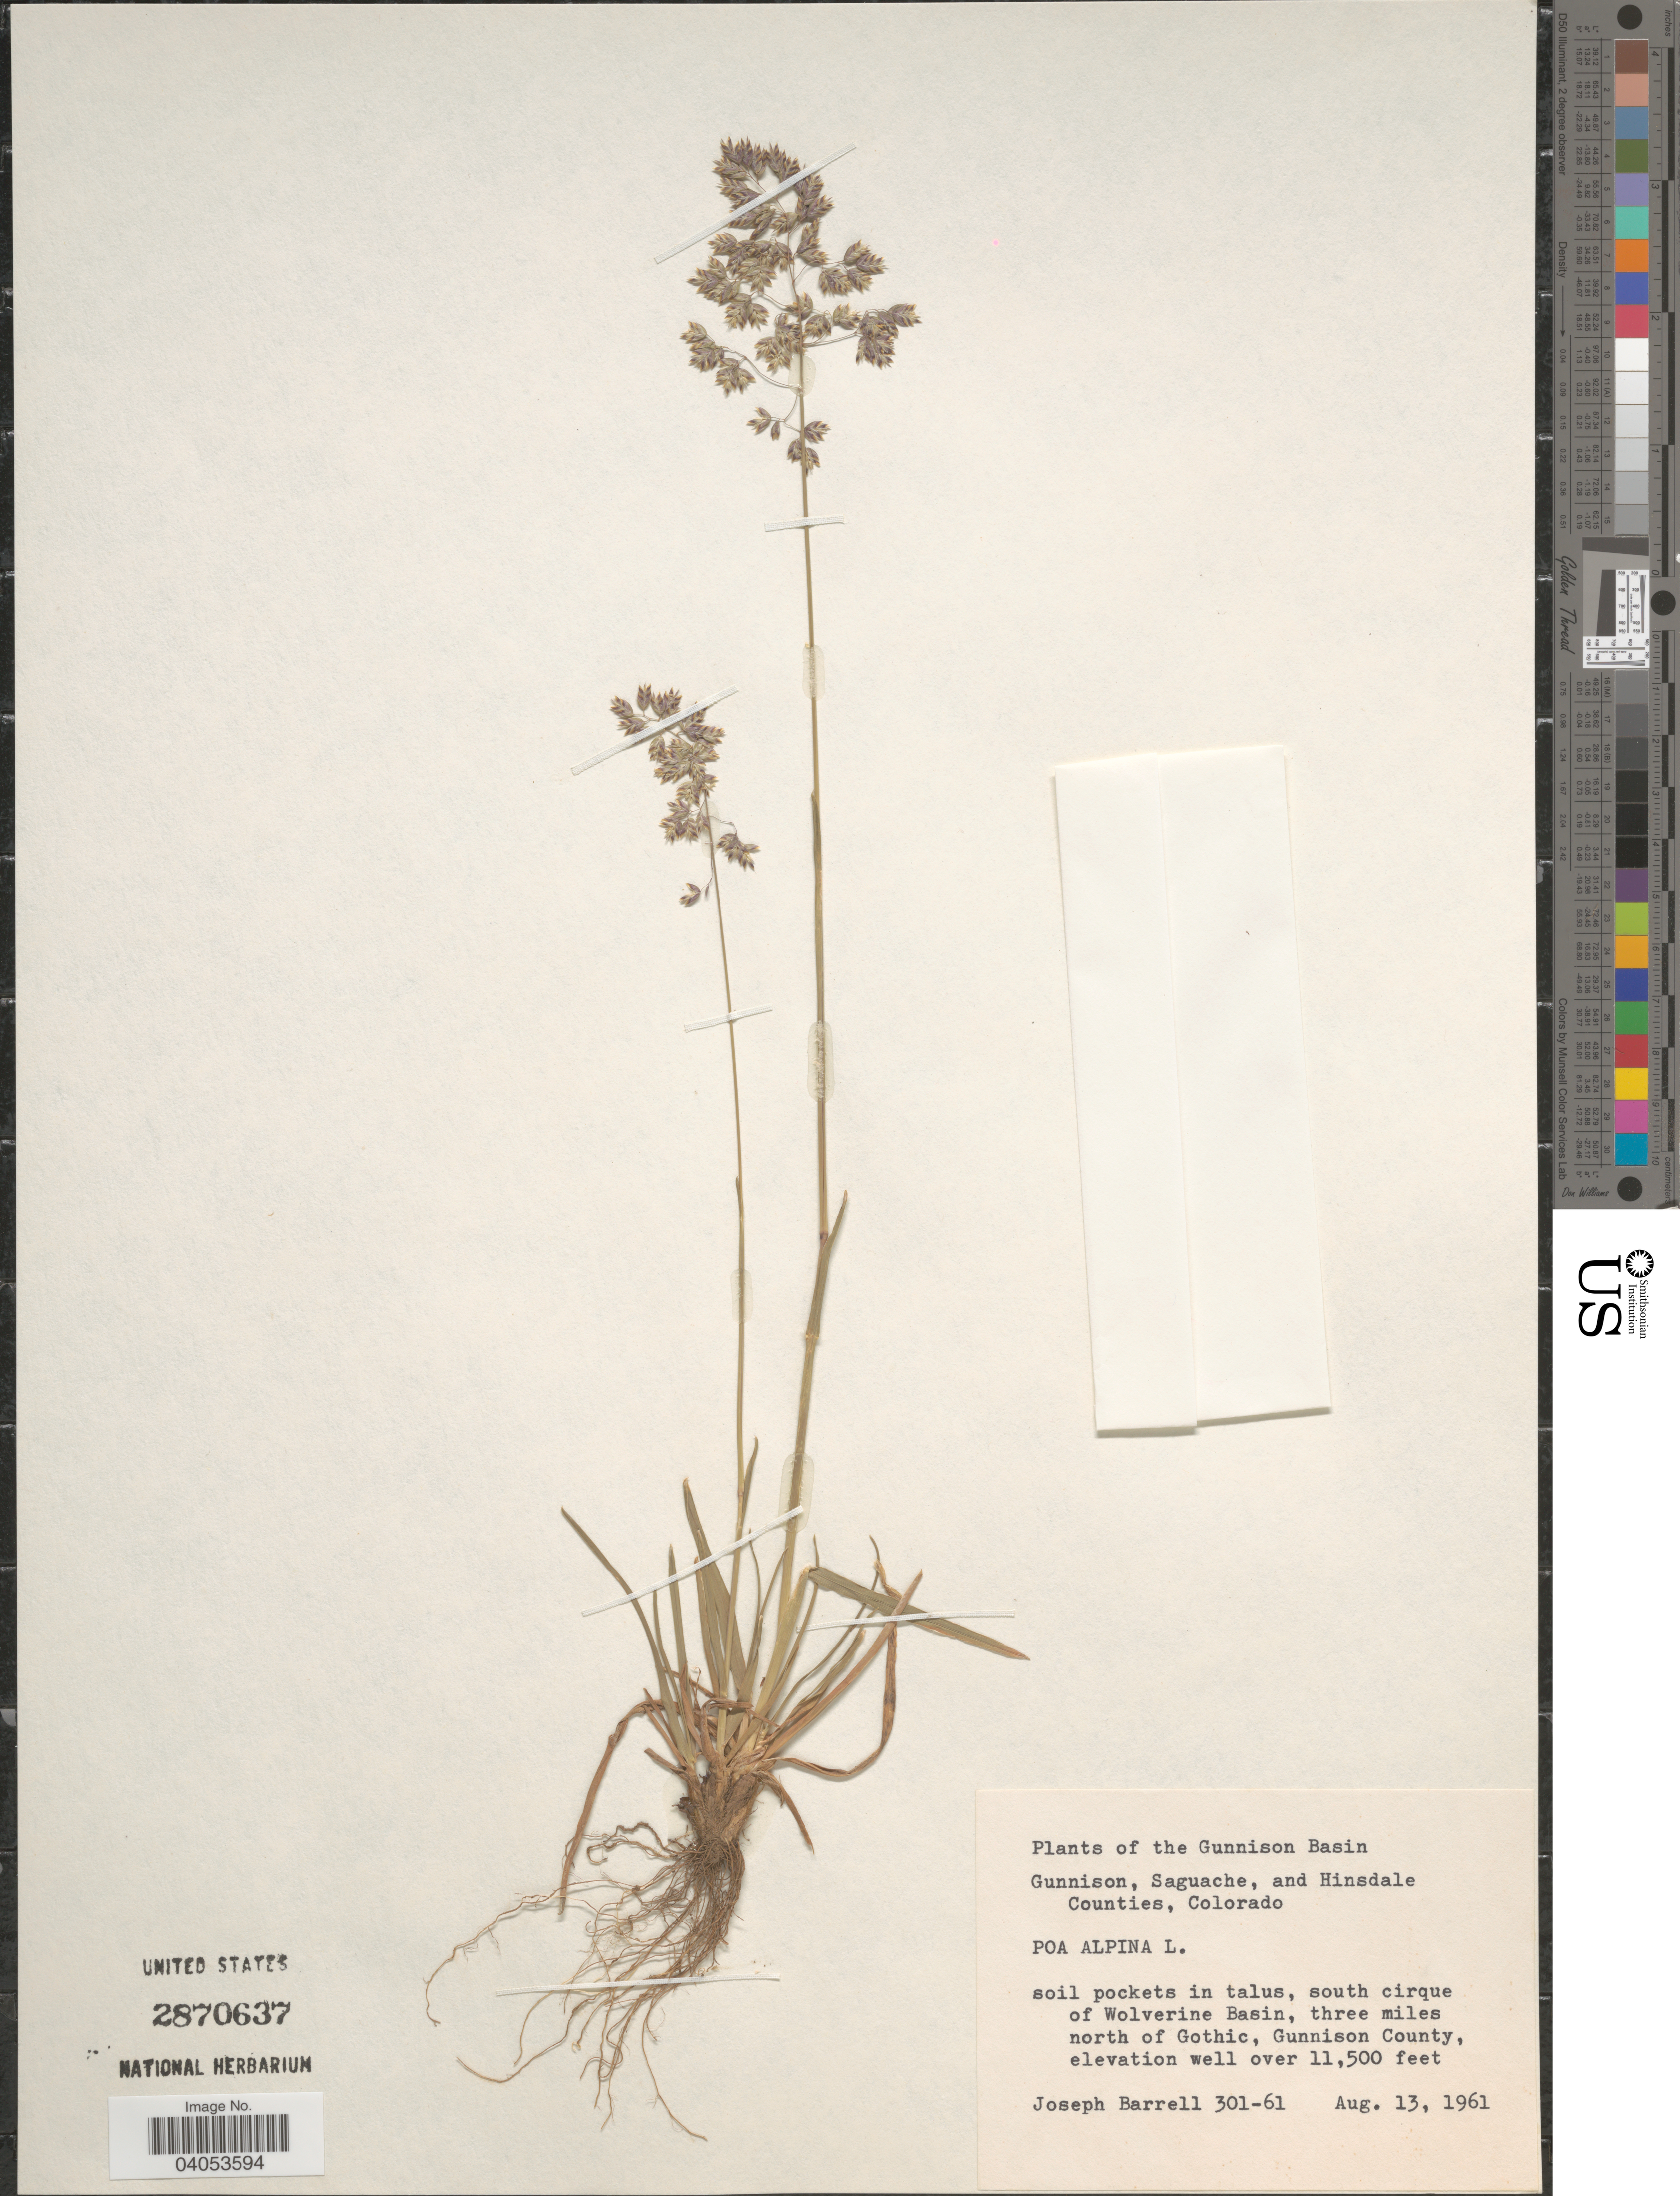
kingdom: Plantae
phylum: Tracheophyta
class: Liliopsida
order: Poales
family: Poaceae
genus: Poa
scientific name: Poa alpina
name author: L.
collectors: J. Barrell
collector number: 301-61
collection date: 1961-08-13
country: United States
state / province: Colorado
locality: The Gunnison Basin. South cirque of Wolverine Basin, three miles north of Gothic, Gunnison County.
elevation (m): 3505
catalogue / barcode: US 2870637